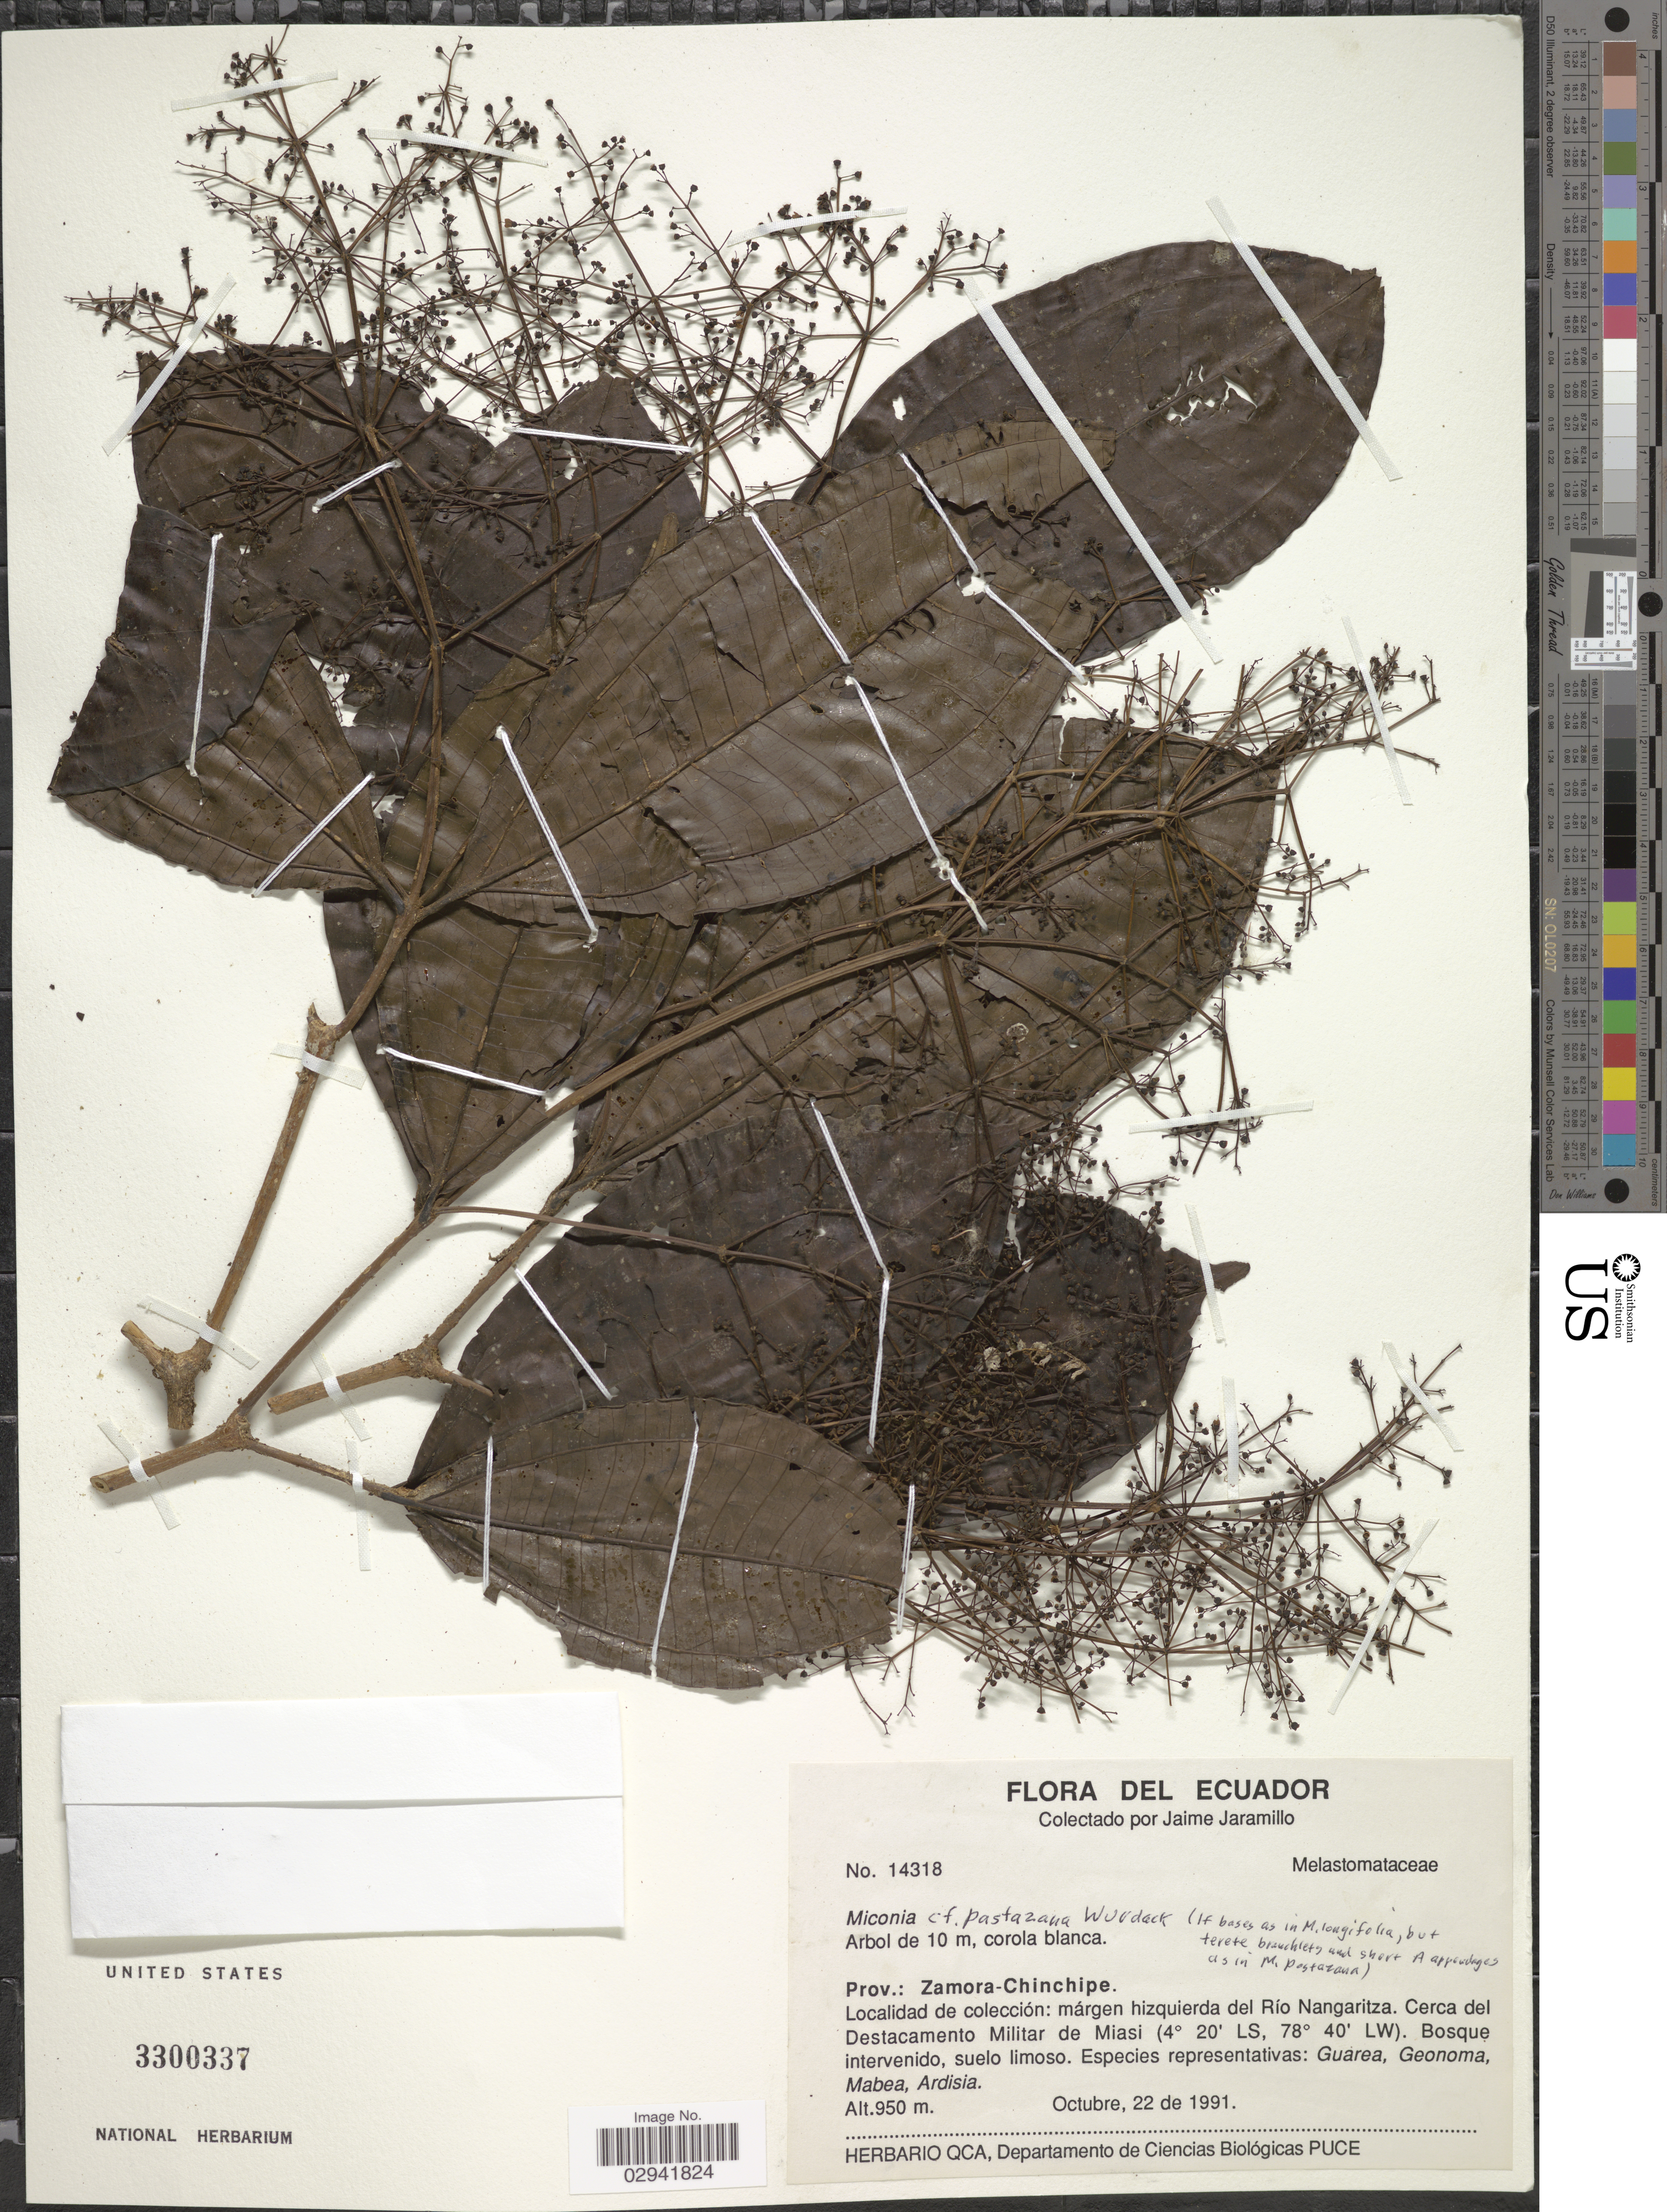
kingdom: Plantae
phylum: Tracheophyta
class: Magnoliopsida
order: Myrtales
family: Melastomataceae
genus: Miconia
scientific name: Miconia pastazana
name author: Wurdack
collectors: J. Jaramillo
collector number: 14318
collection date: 1991-10-22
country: Ecuador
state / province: Zamora-Chinchipe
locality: Margén hizquierda del Río Nangaritza. Cerca del Destacamento Militar de Maisi.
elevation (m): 950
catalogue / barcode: US 3300337